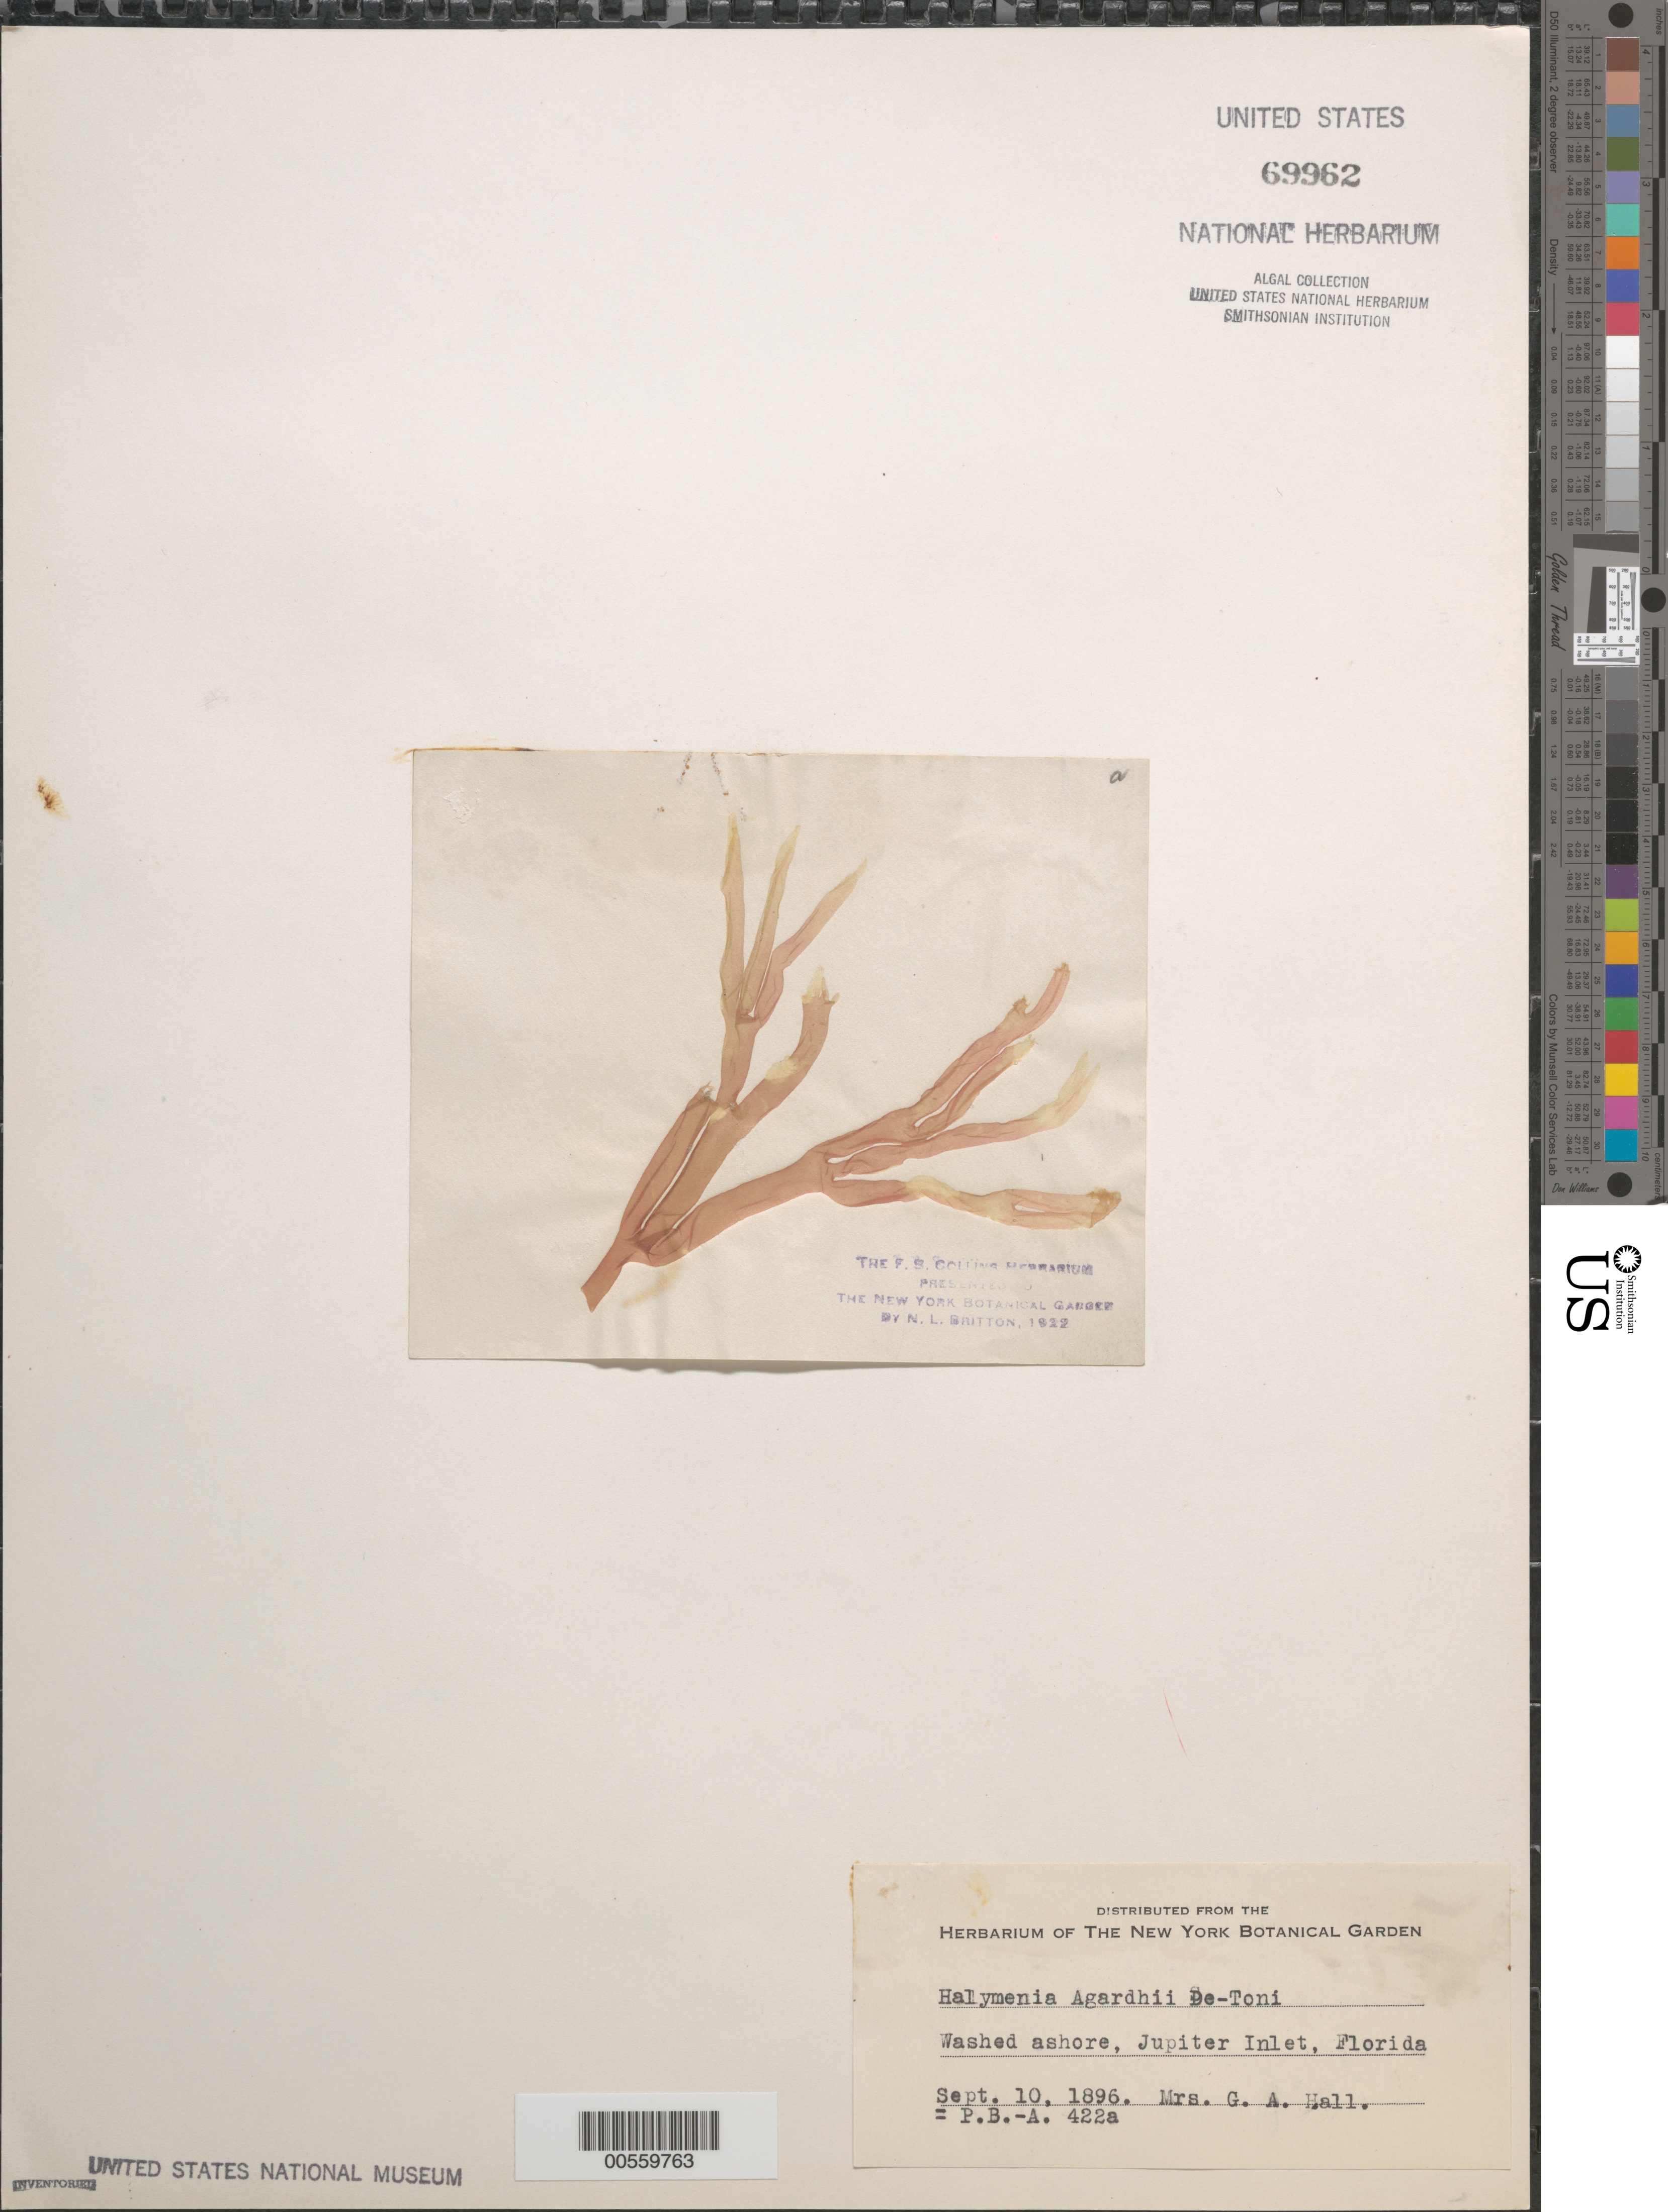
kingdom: Plantae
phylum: Rhodophyta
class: Florideophyceae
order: Sebdeniales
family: Sebdeniaceae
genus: Sebdenia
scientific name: Sebdenia flabellata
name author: (J. Agardh) P.G. Parkinson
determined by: Algae name updating Project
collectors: Mrs. Hall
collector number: PB-A 422a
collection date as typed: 10 Sep 1896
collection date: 1896-09-10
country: United States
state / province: Florida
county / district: Palm Beach County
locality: Jupiter Inlet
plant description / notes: Collins, Holden & Setchell, Phycotheca Boreali-Americana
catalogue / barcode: US 69962